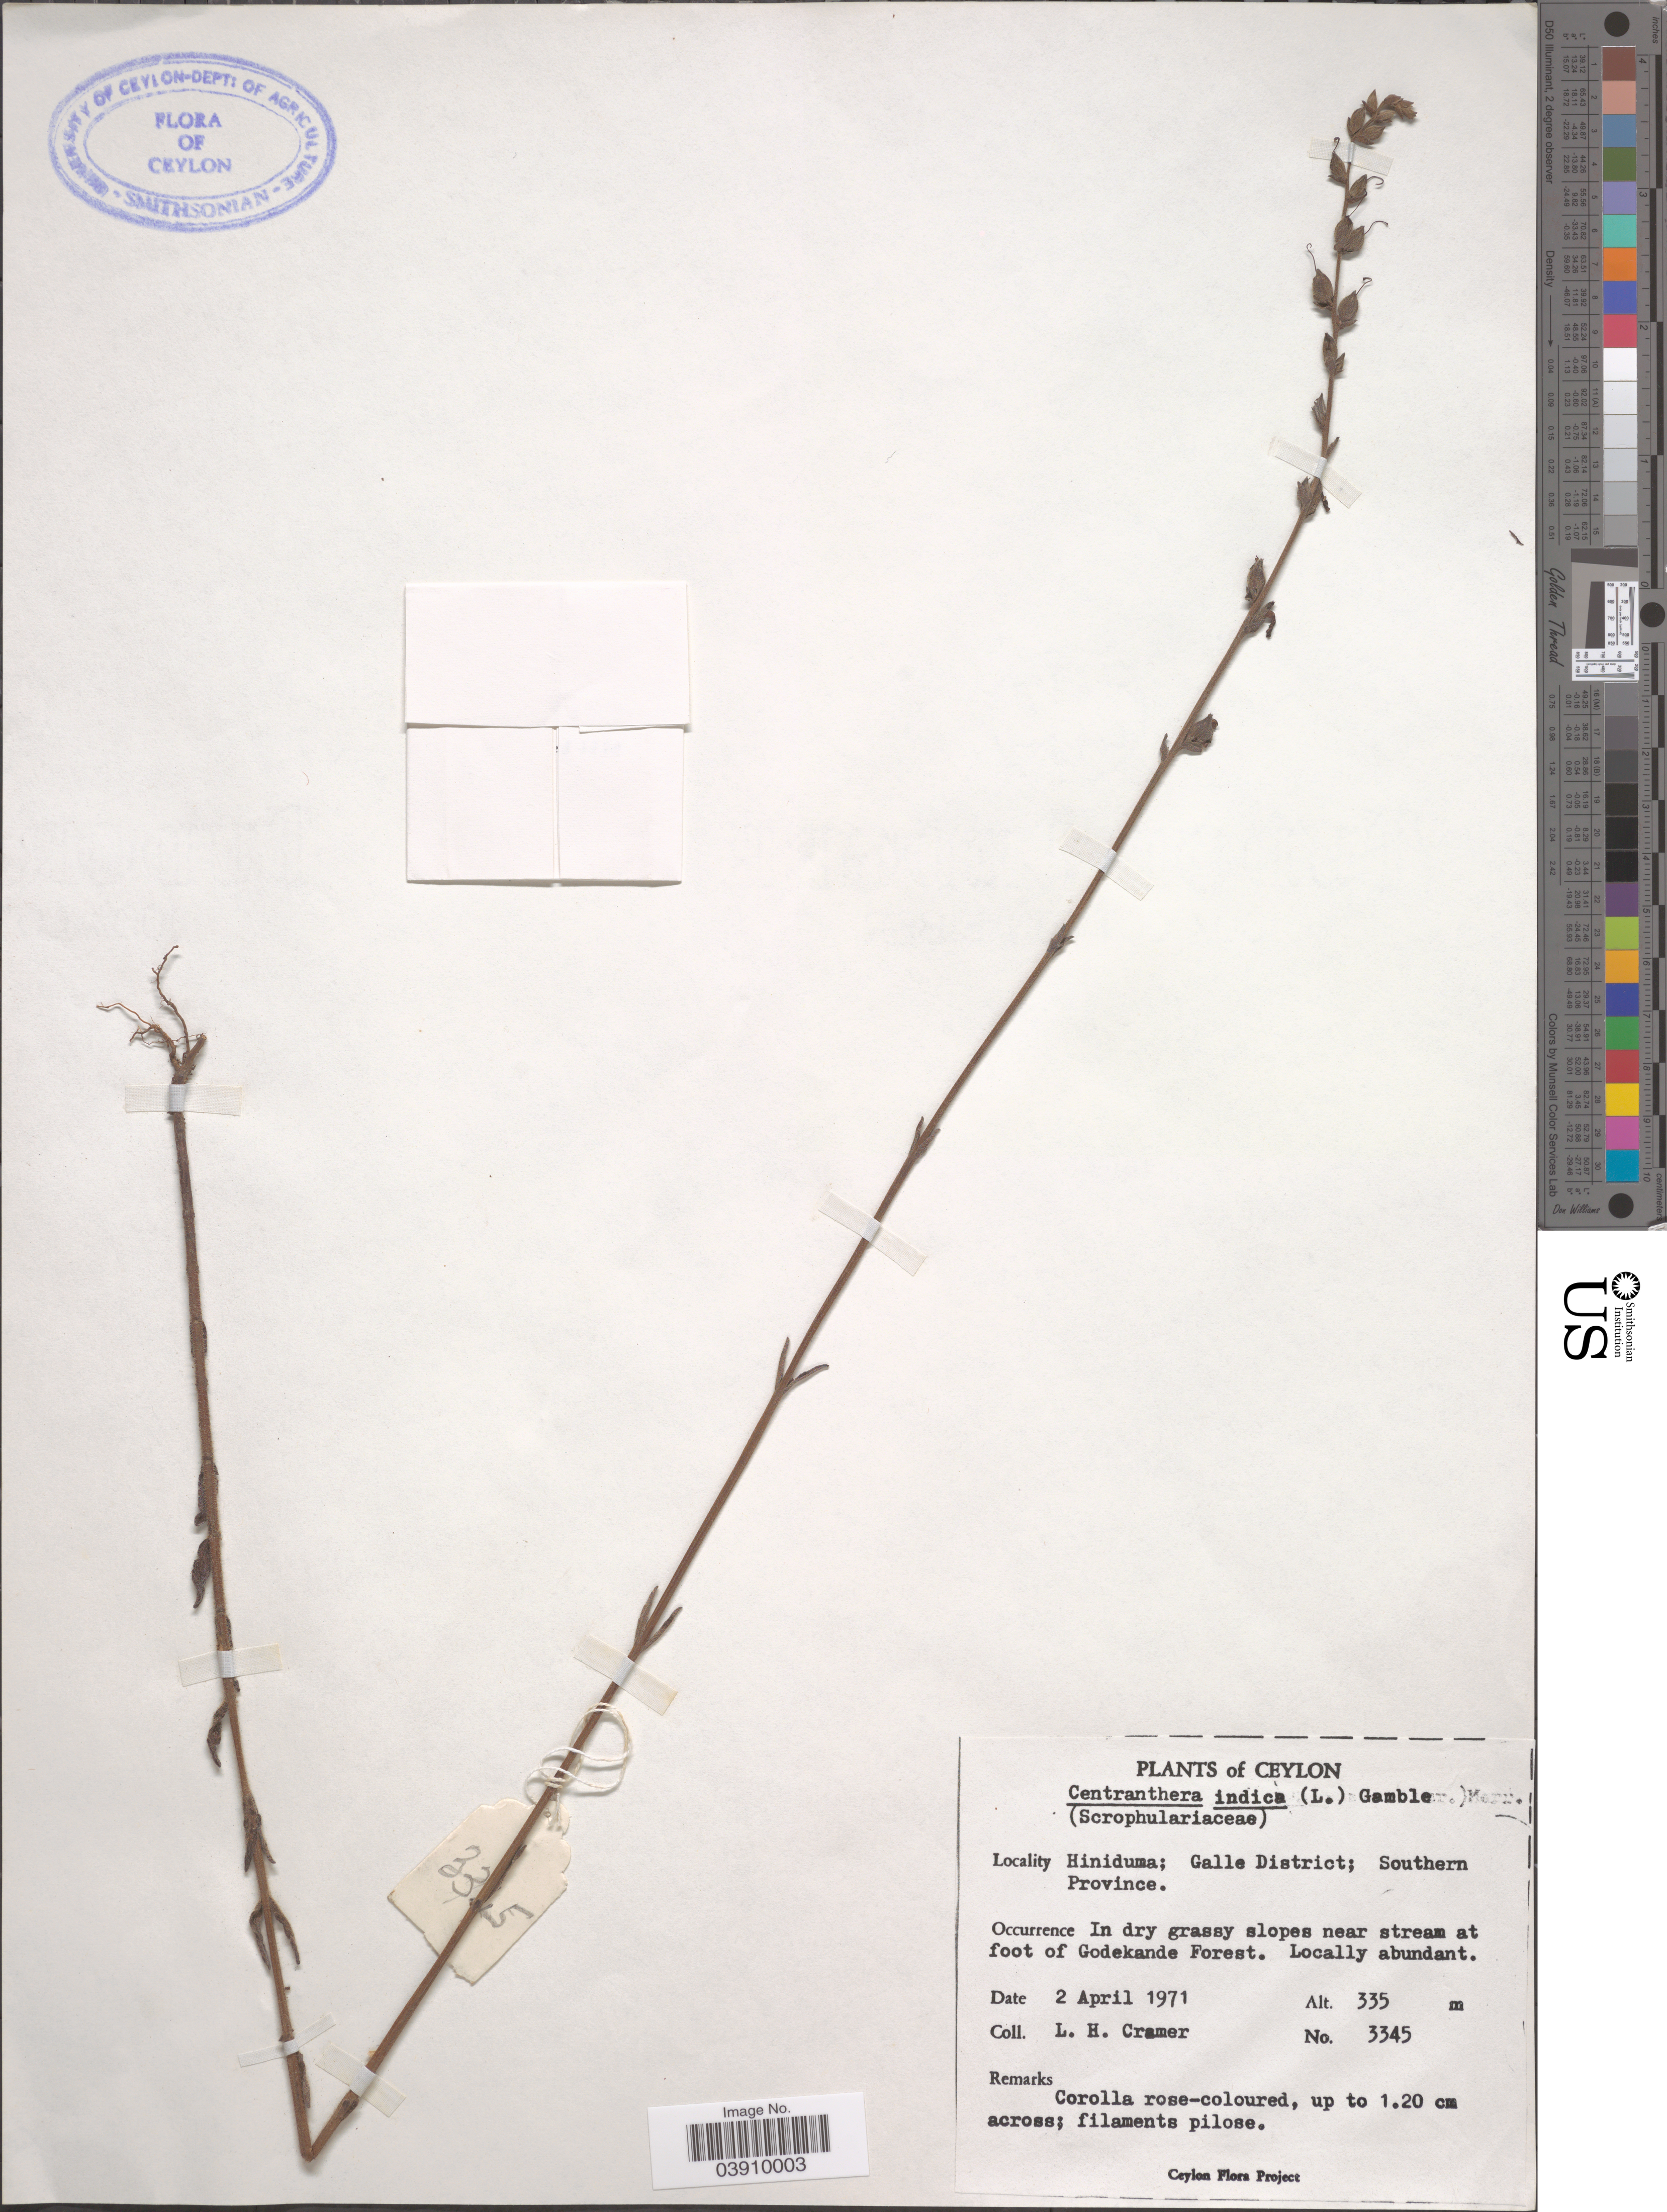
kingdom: Plantae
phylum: Tracheophyta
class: Magnoliopsida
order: Lamiales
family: Orobanchaceae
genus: Centranthera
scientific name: Centranthera indica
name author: (L.) Gamble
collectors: L. H. Cramer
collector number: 3345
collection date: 1971-04-02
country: Sri Lanka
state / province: Southern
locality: Ceylon. Hiniduma; Galle District. In dry grassy slopes near stream at foot of Godekande Forest.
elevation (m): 335